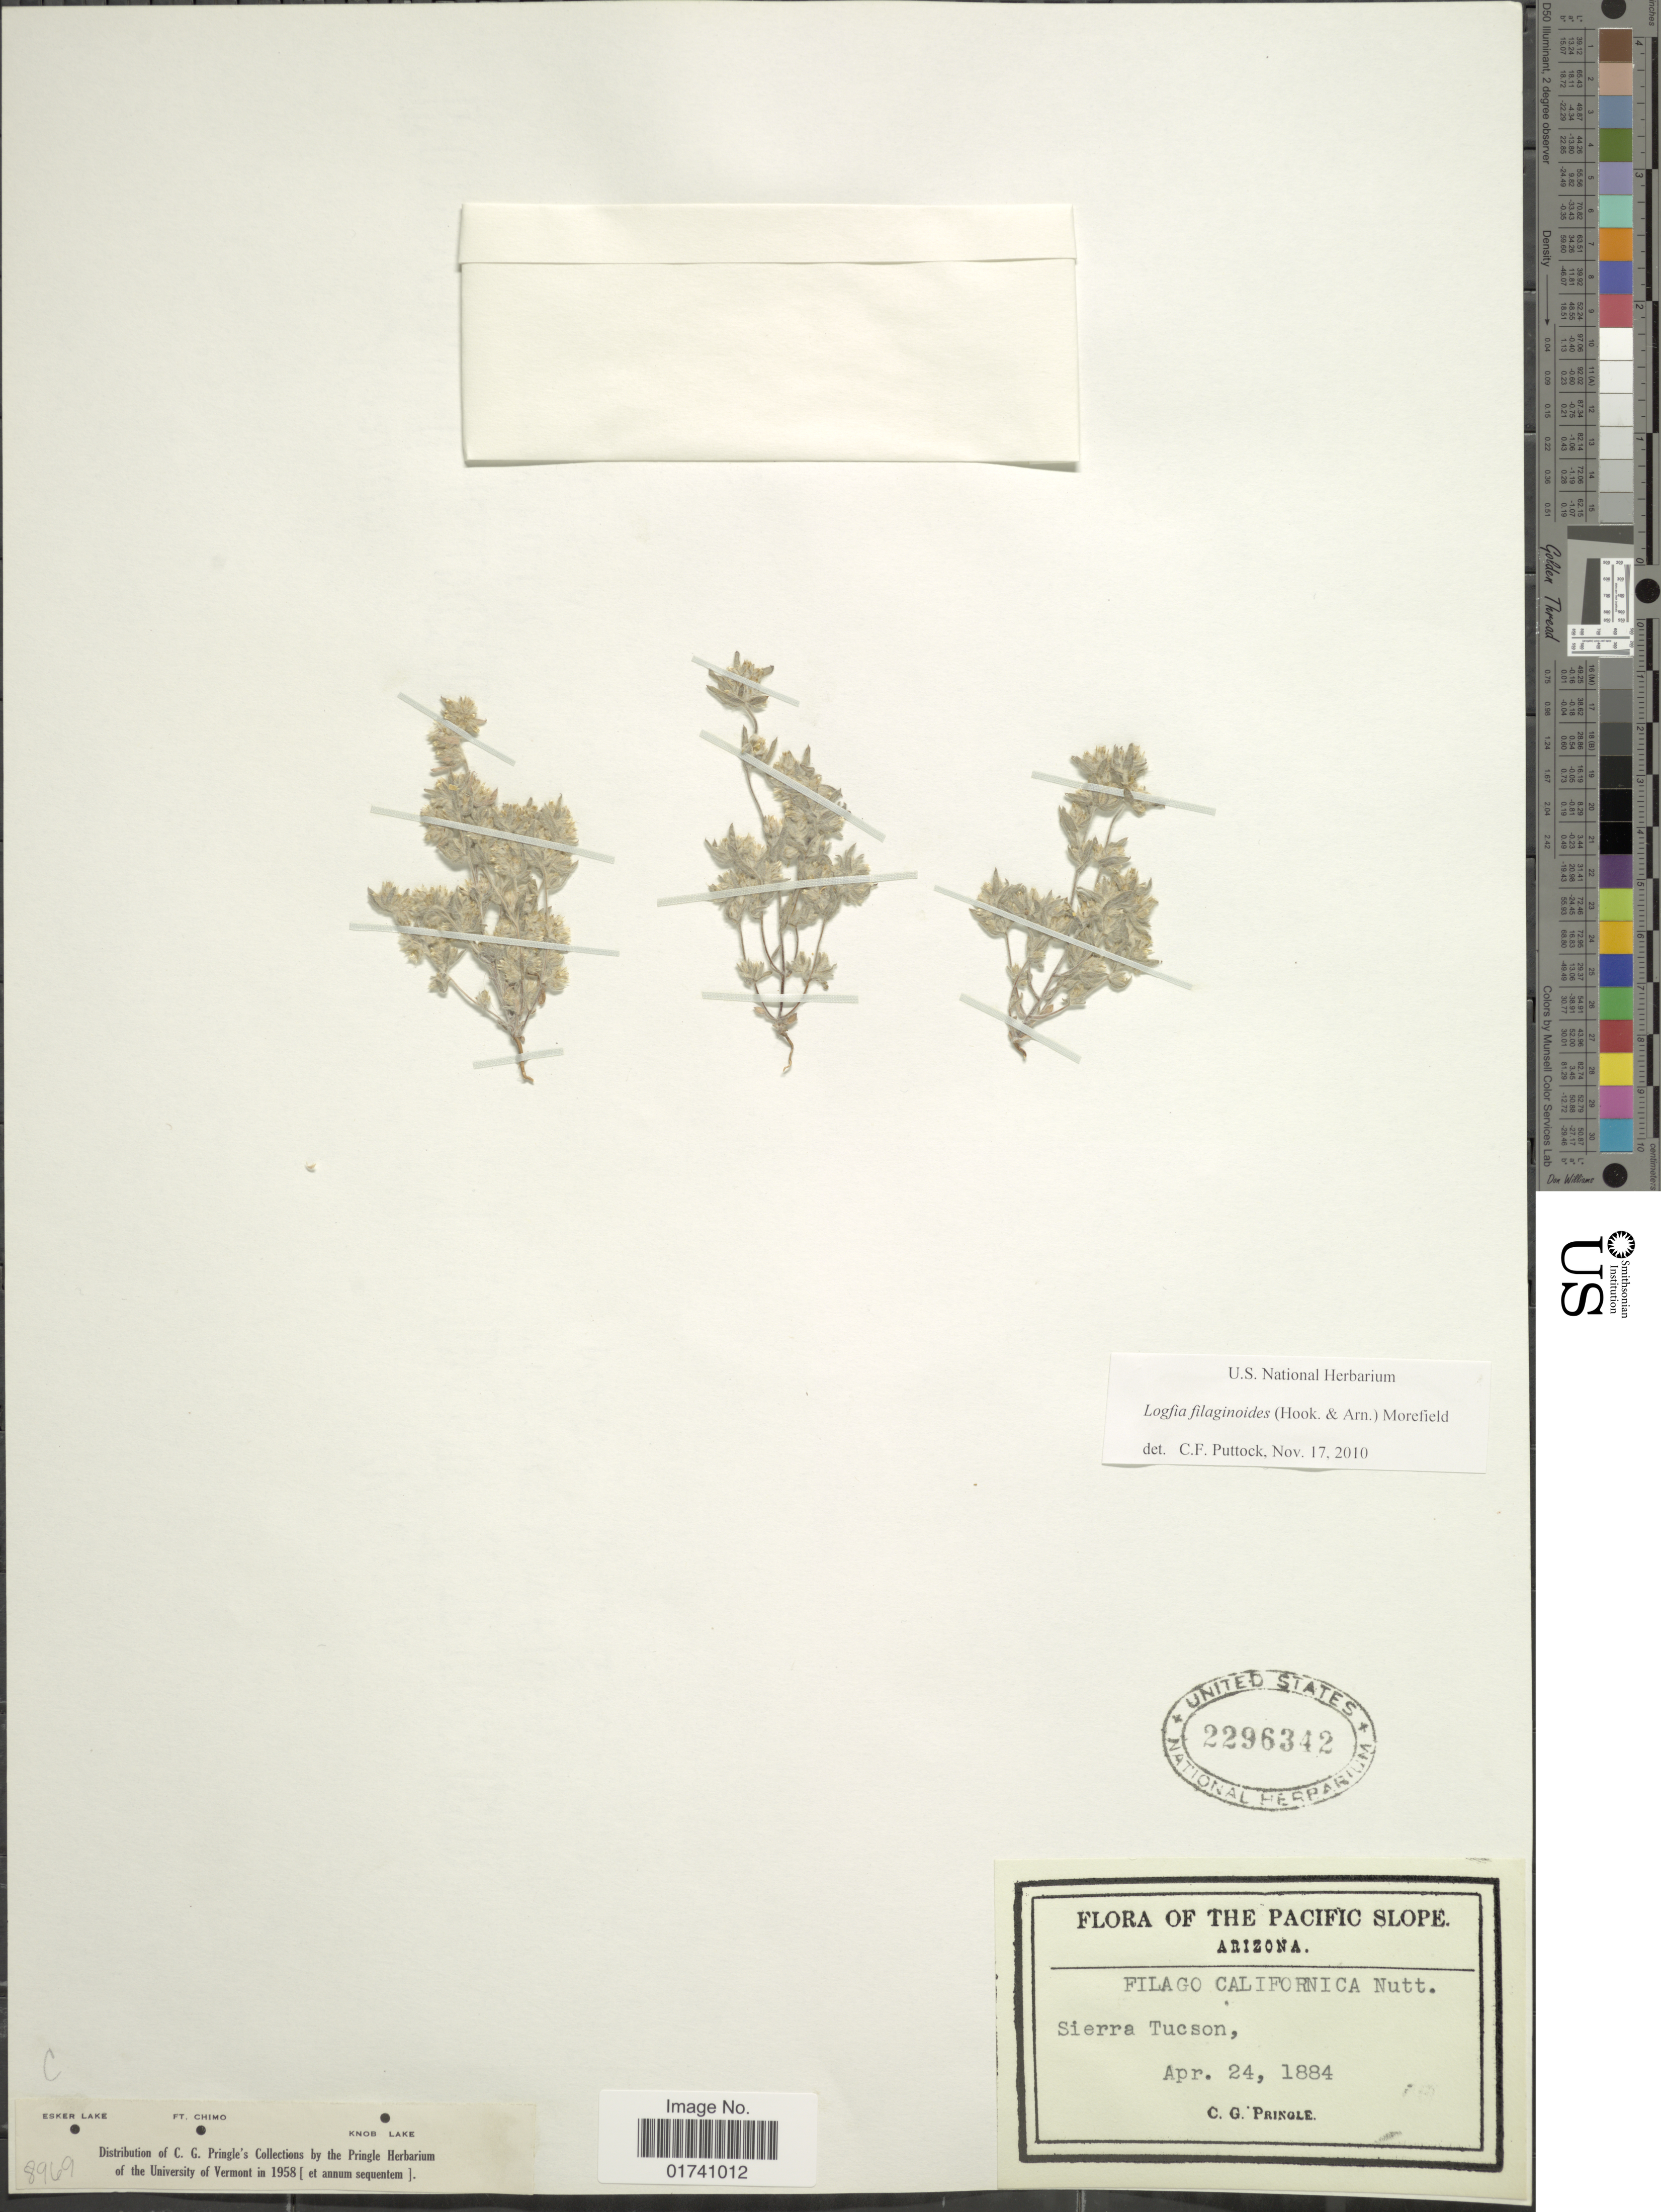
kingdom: Plantae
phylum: Tracheophyta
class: Magnoliopsida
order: Asterales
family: Asteraceae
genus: Logfia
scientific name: Logfia filaginoides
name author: (Hook. & Arn.) Morefield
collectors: C. G. Pringle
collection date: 1884-04-24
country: United States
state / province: Arizona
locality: The Pacific Slope. Sierra Tucson.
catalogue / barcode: US 2296342